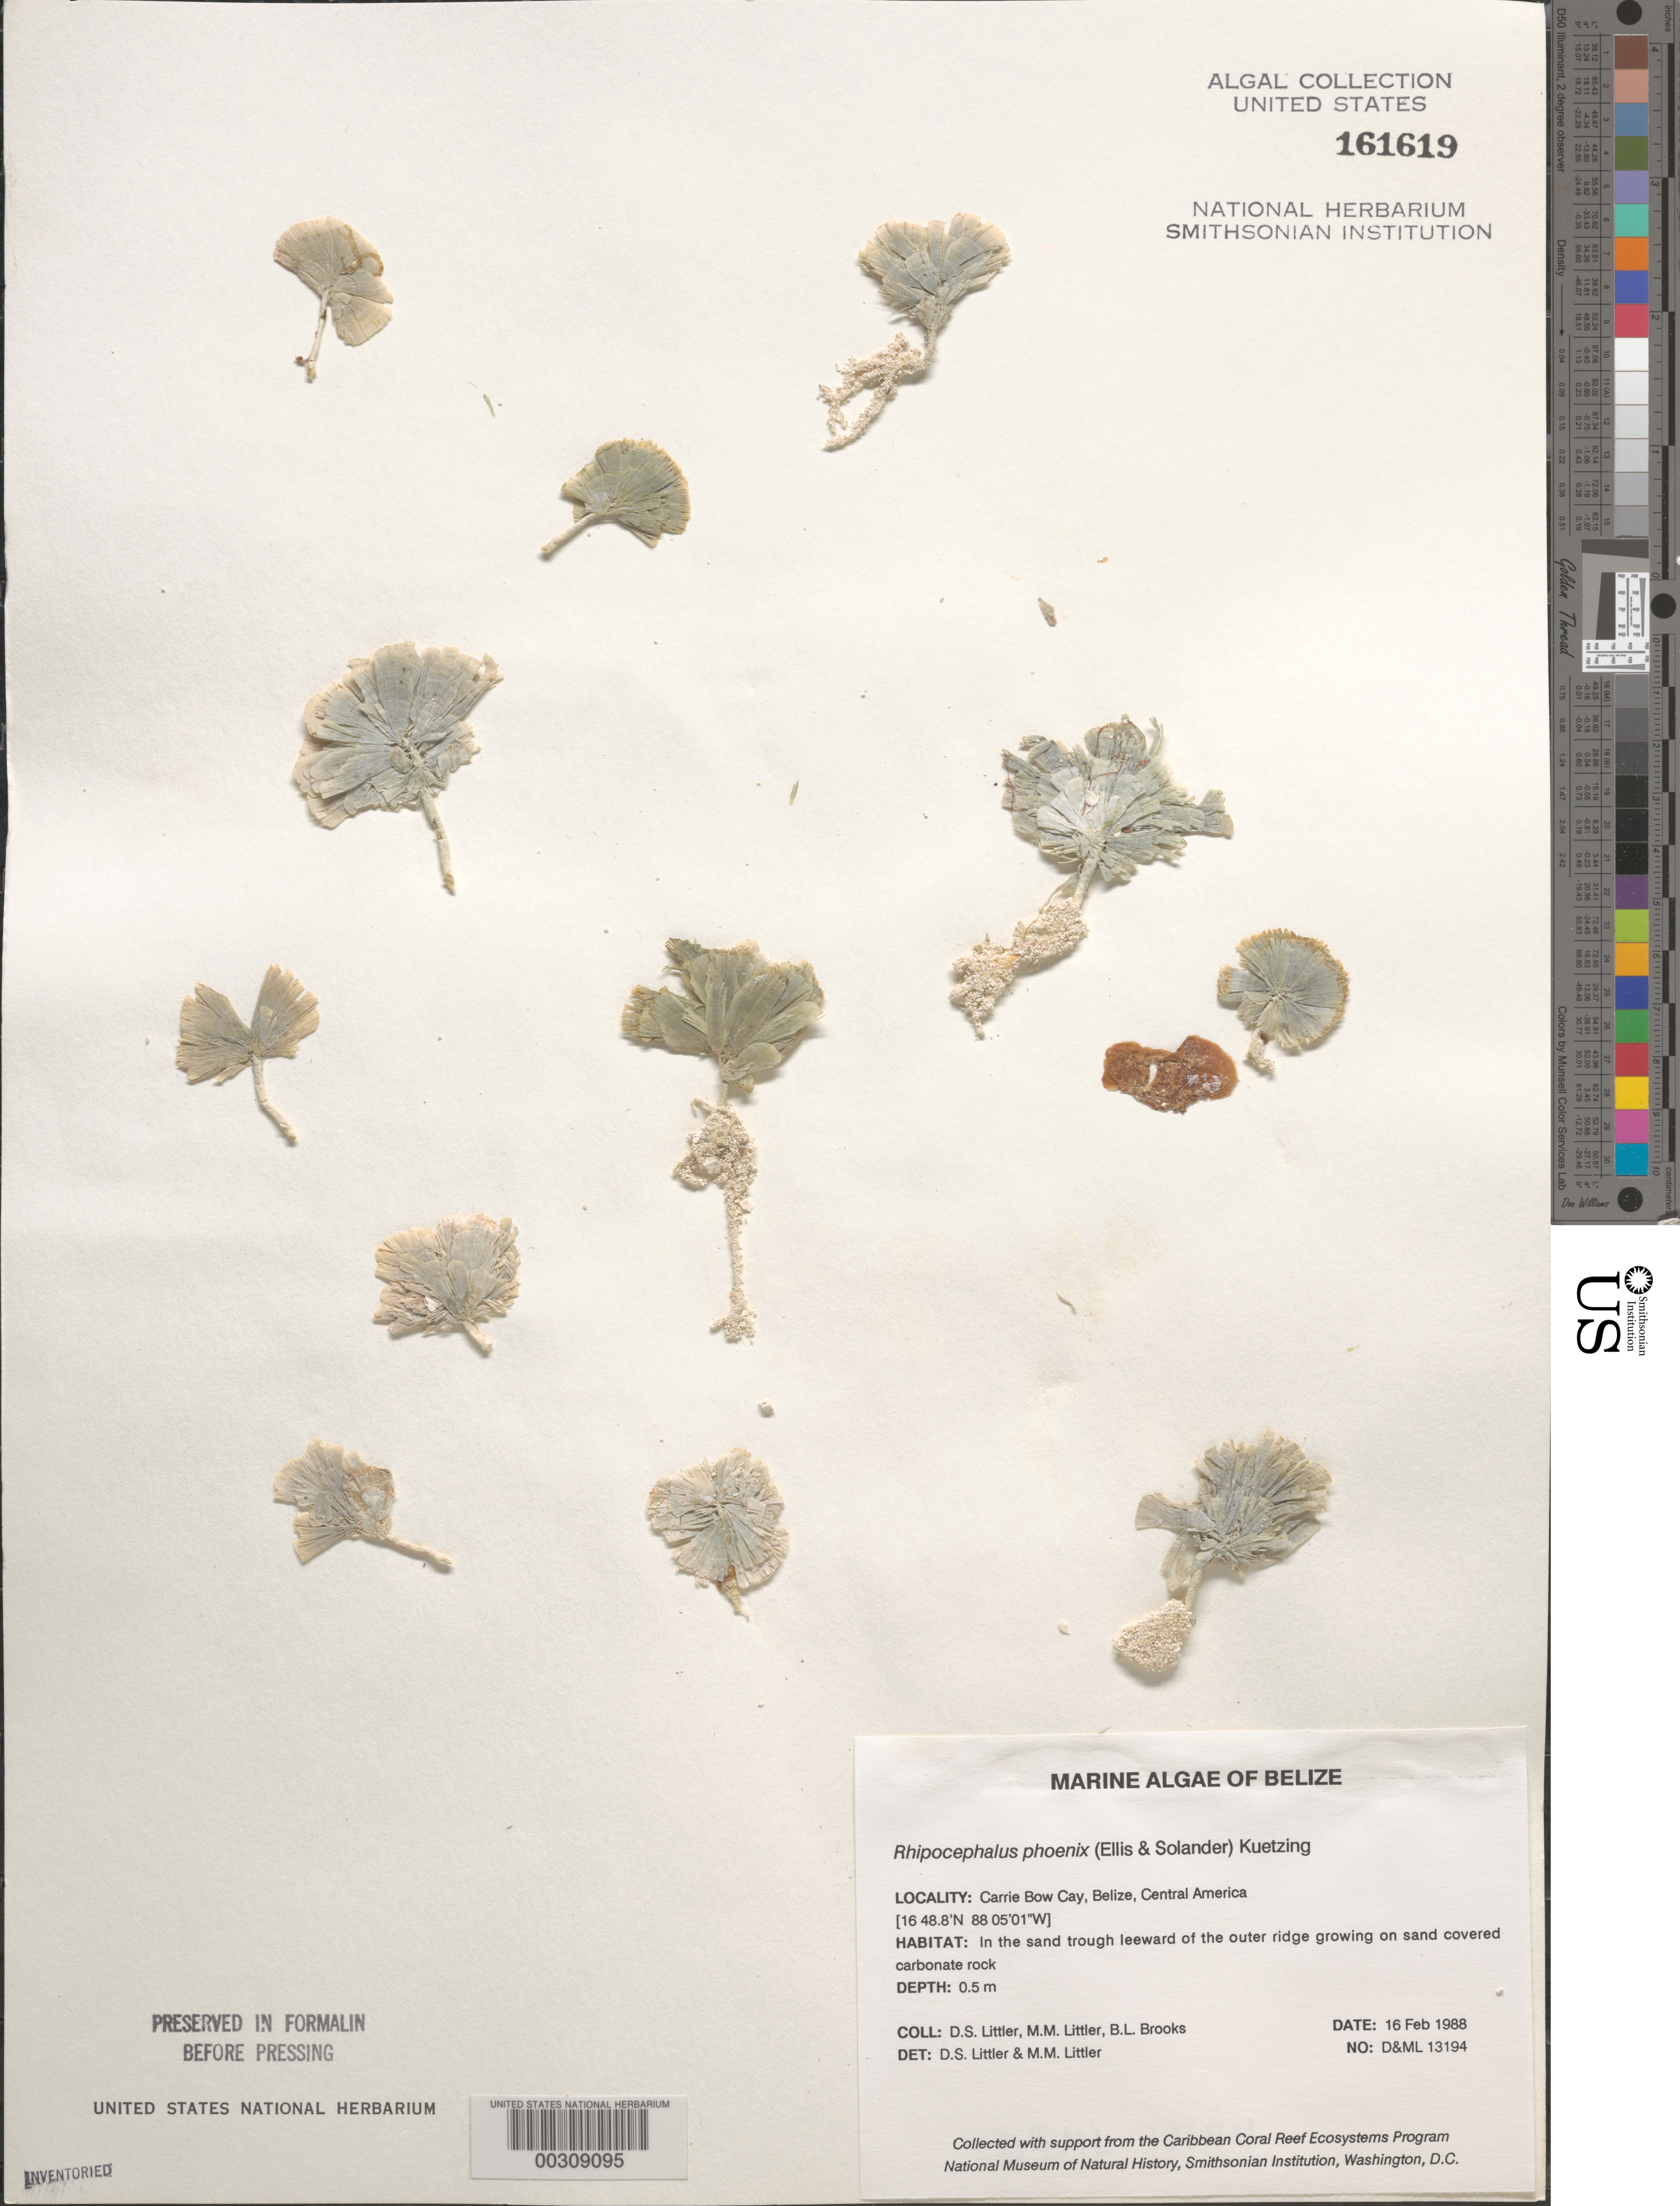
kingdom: Plantae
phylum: Chlorophyta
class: Ulvophyceae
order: Bryopsidales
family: Udoteaceae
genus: Rhipocephalus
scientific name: Rhipocephalus phoenix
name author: (J. Ellis & Sol.) Kütz.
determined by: Littler, D. S.; Littler, M. M.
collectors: D. S. Littler, M. M. Littler & B. Brooks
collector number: D&ML 13194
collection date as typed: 16 Feb 1988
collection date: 1988-02-16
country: Belize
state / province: Stann Creek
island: Carrie Bow Cay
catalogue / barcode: US 161619